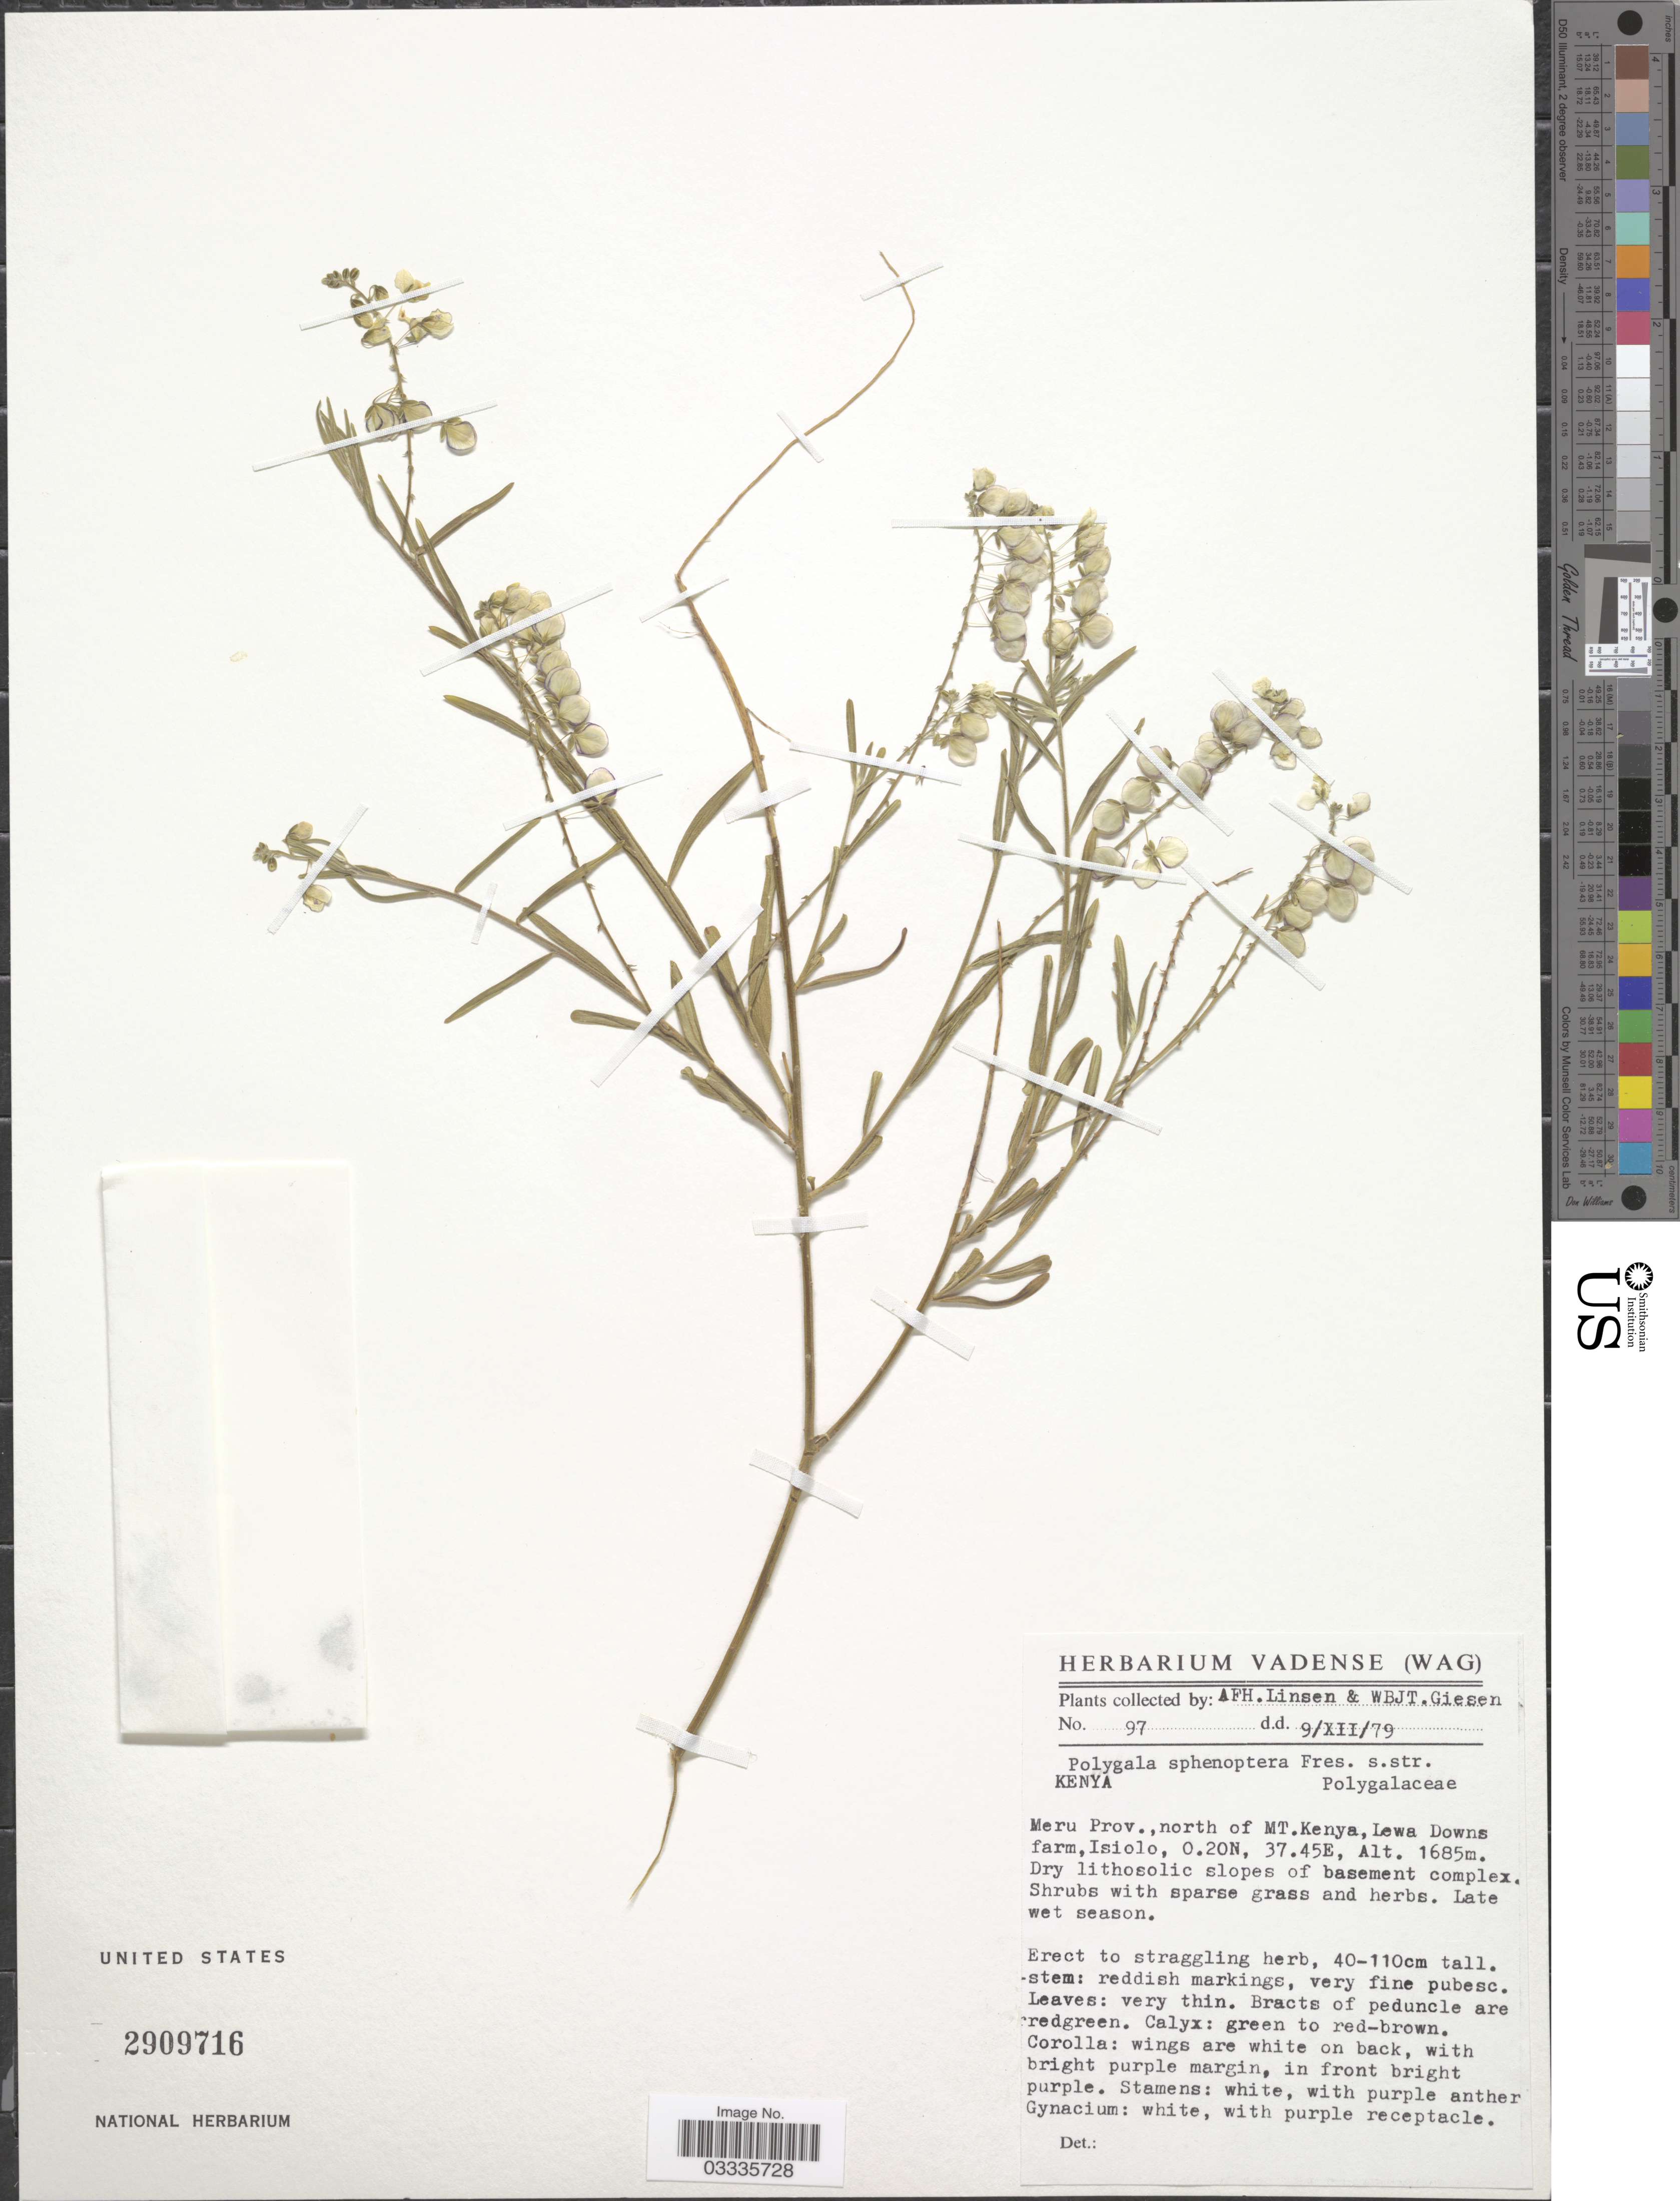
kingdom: Plantae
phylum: Tracheophyta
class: Magnoliopsida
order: Fabales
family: Polygalaceae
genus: Polygala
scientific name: Polygala sphenoptera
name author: Fresen.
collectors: A. Linsen & W. Giesen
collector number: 97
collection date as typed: Transcribed d/m/y: 9/12/79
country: Kenya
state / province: Meru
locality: North of MT. Kenya, Lewa Downs farm, Isiolo.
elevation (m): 1685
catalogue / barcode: US 2909716